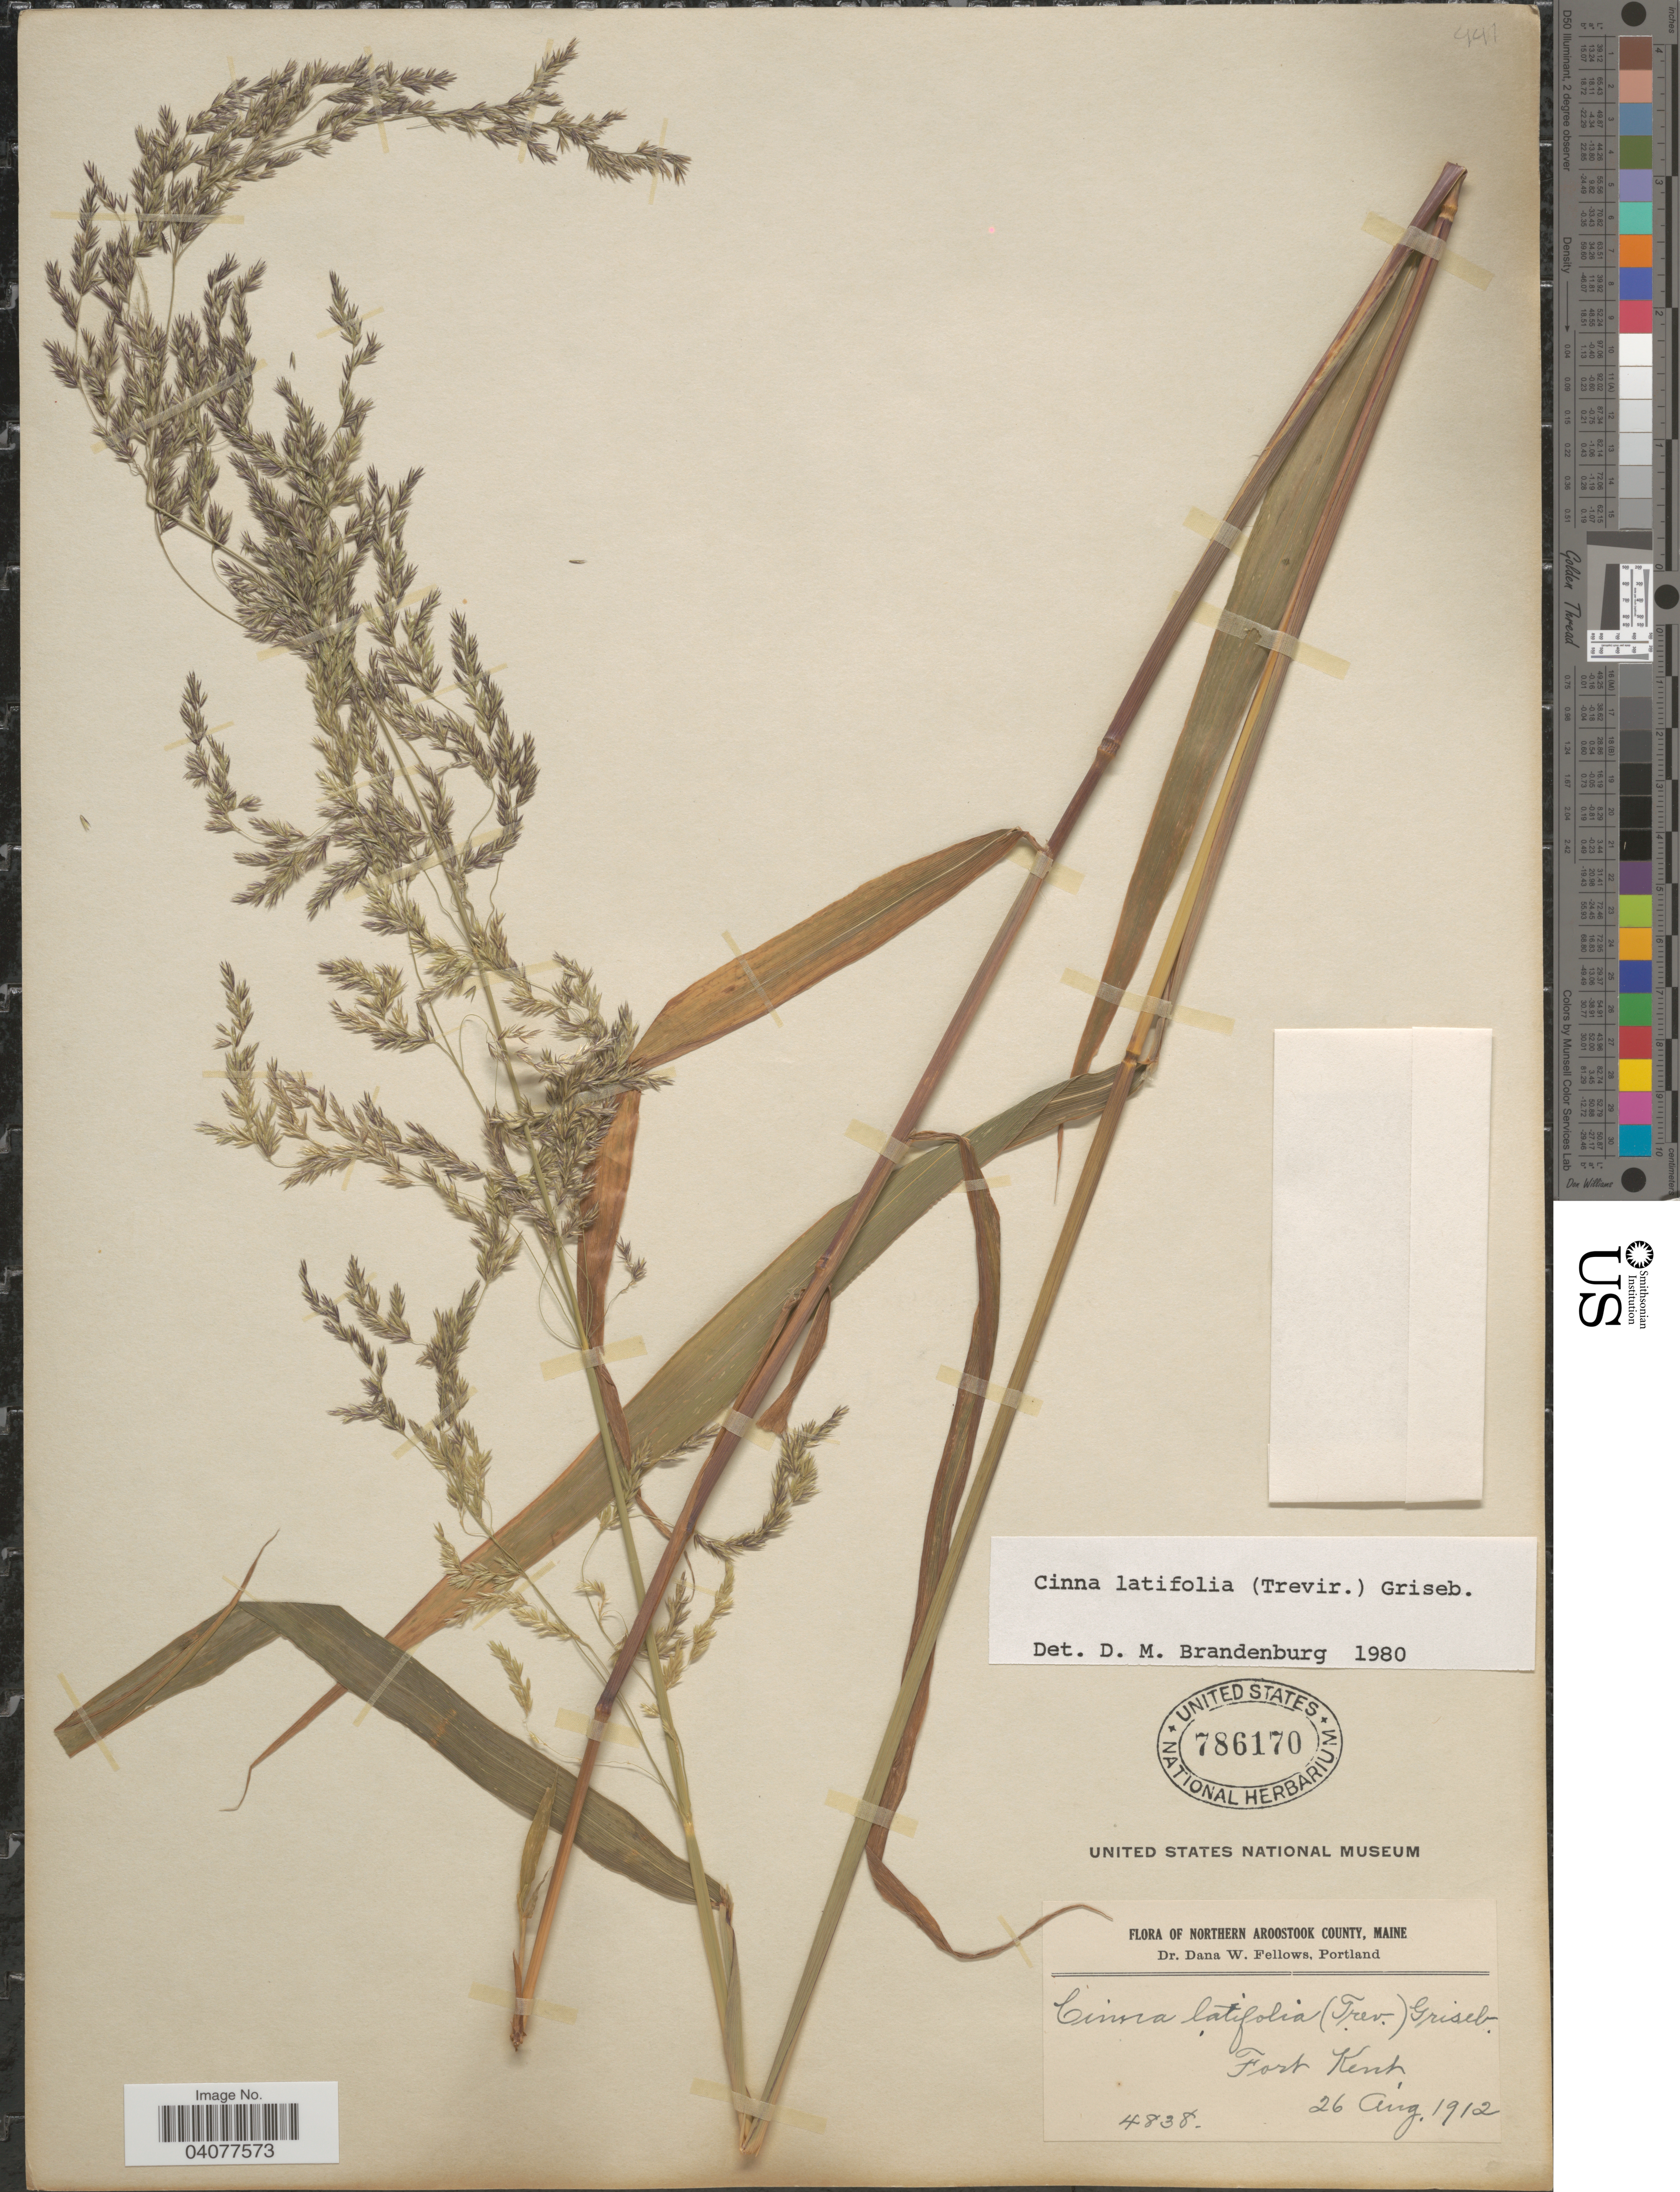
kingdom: Plantae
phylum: Tracheophyta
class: Liliopsida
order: Poales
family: Poaceae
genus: Cinna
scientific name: Cinna latifolia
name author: (Trevir. ex Goeppert) Griseb.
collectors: D. W. Fellows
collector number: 4838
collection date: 1912-08-26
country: United States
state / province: Maine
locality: Northern Aroostook County. Fort Kent.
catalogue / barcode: US 786170